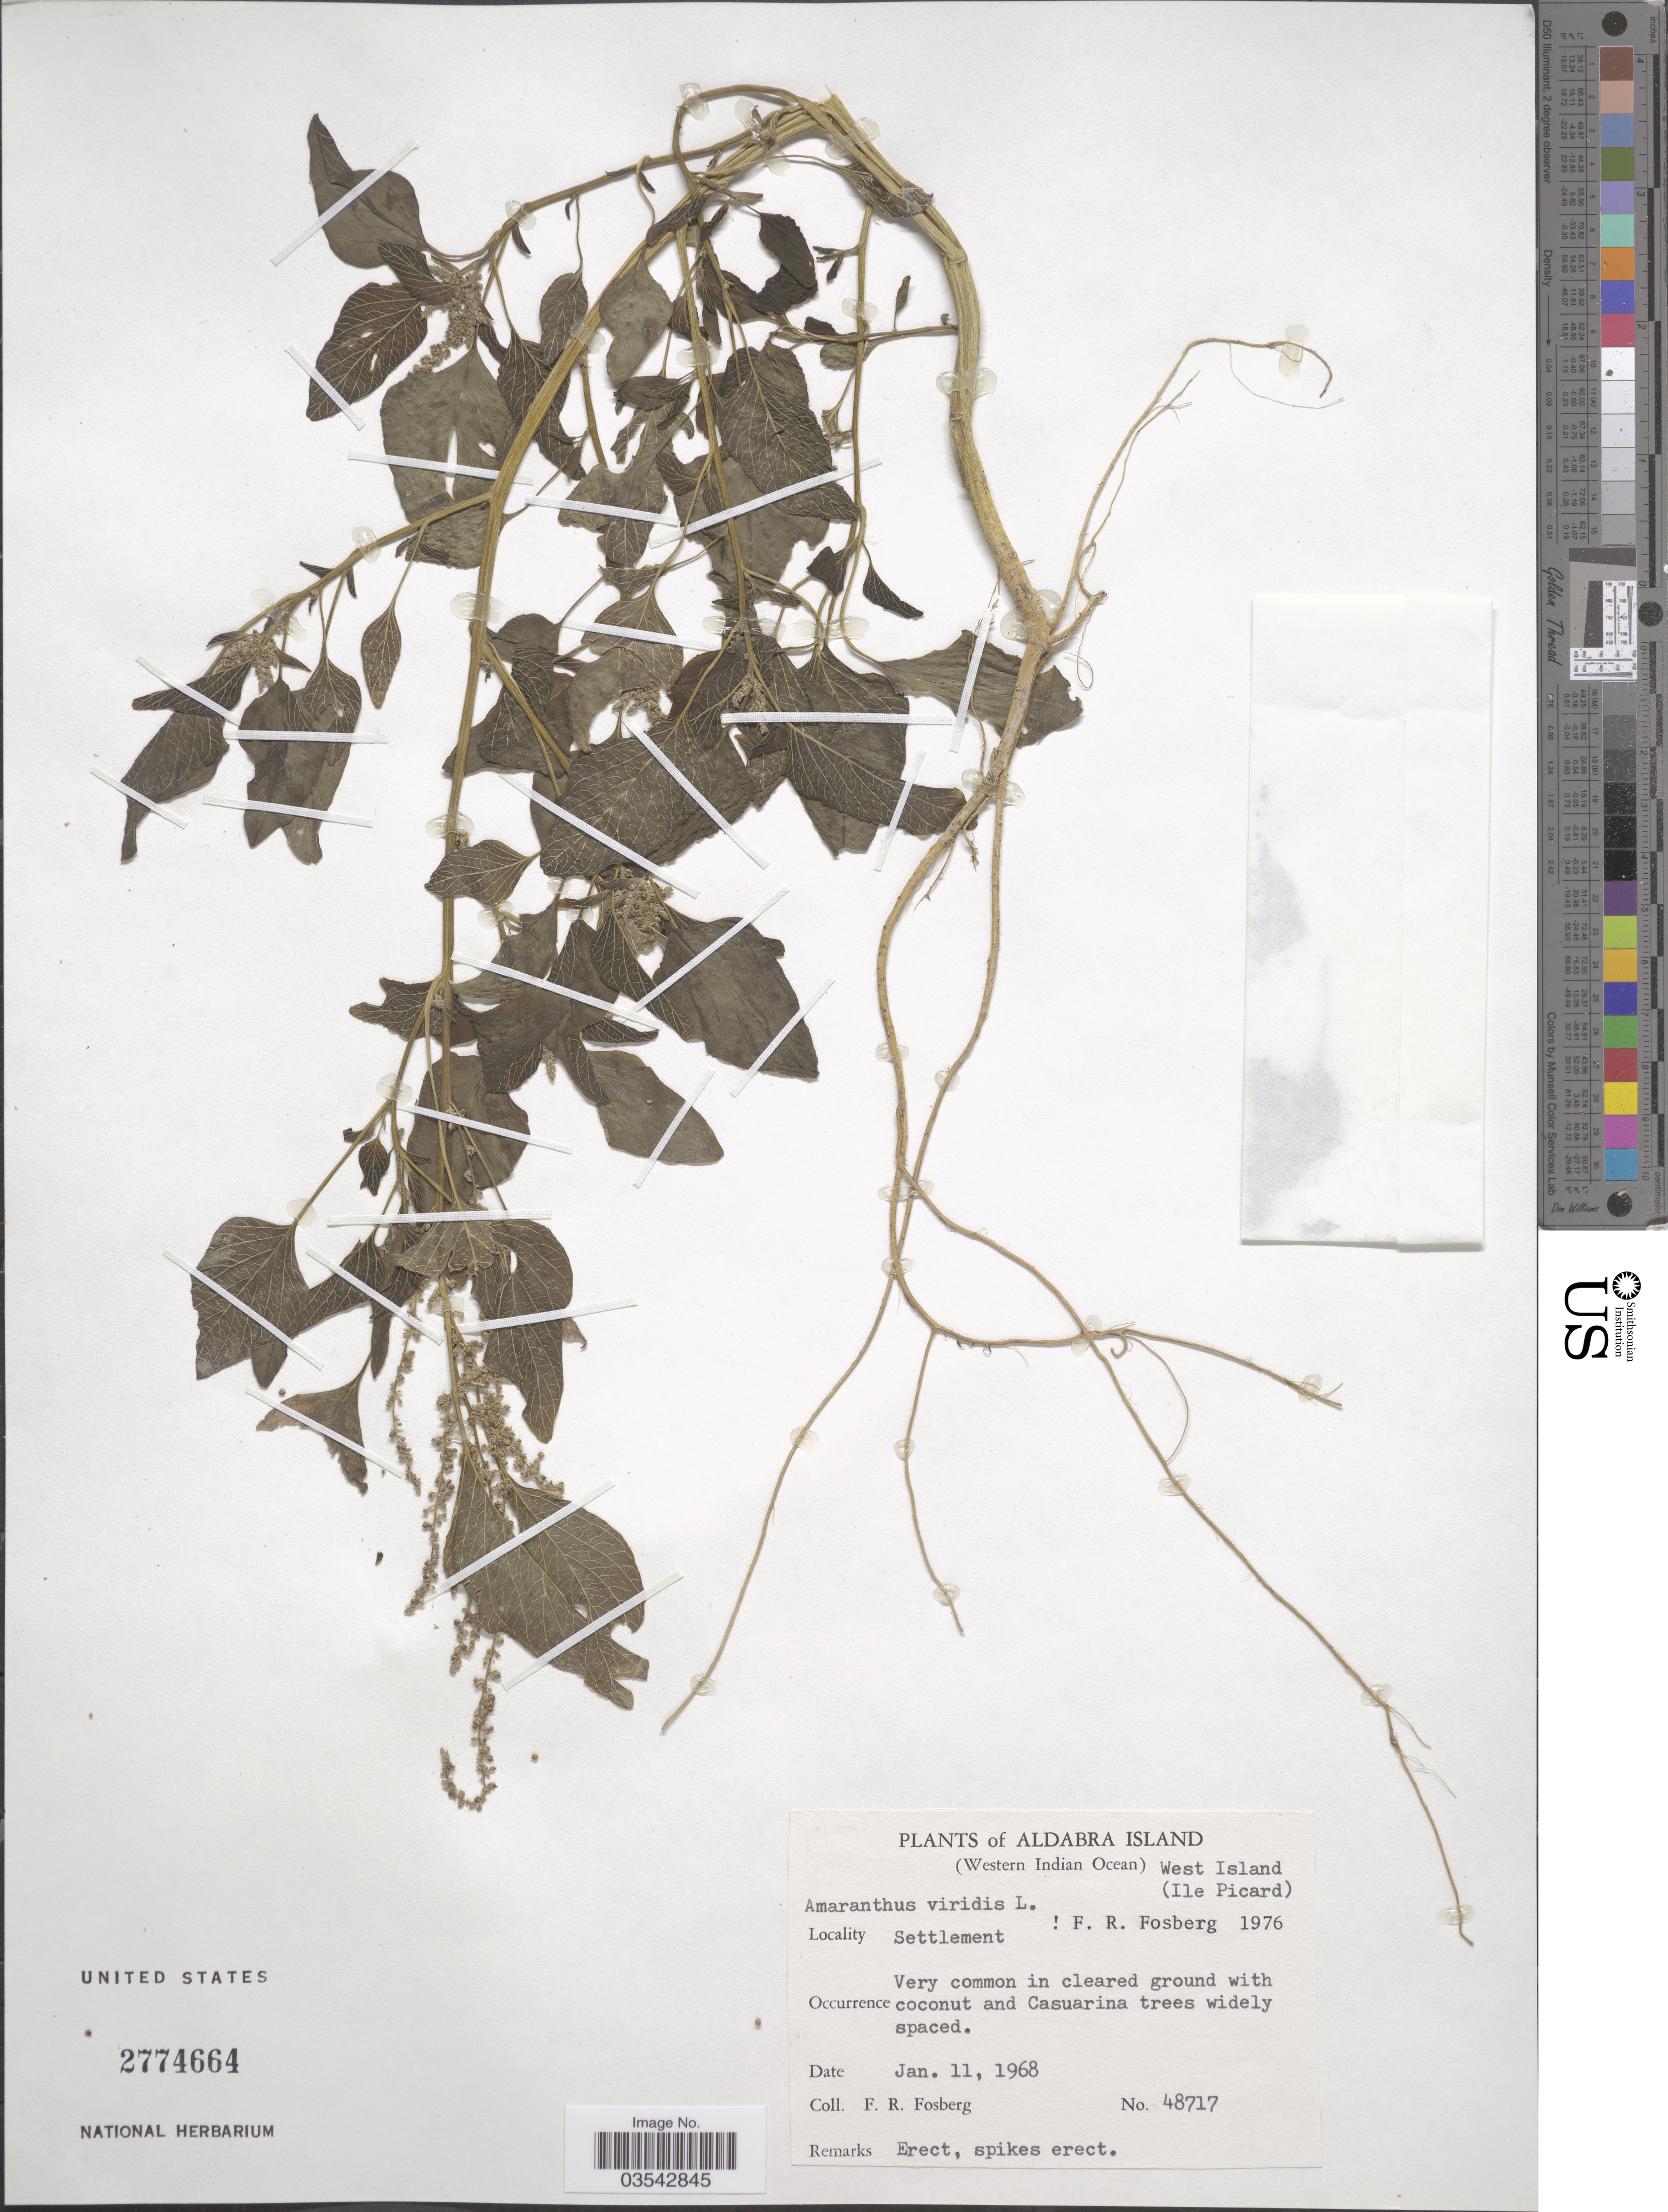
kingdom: Plantae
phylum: Tracheophyta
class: Magnoliopsida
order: Caryophyllales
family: Amaranthaceae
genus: Amaranthus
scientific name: Amaranthus viridis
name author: L.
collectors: F. R. Fosberg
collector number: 48717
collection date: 1968-01-11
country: Seychelles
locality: Aldabra Island. (Western Indian Ocean) West Island (Ile Picard). Settlement.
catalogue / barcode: US 2774664